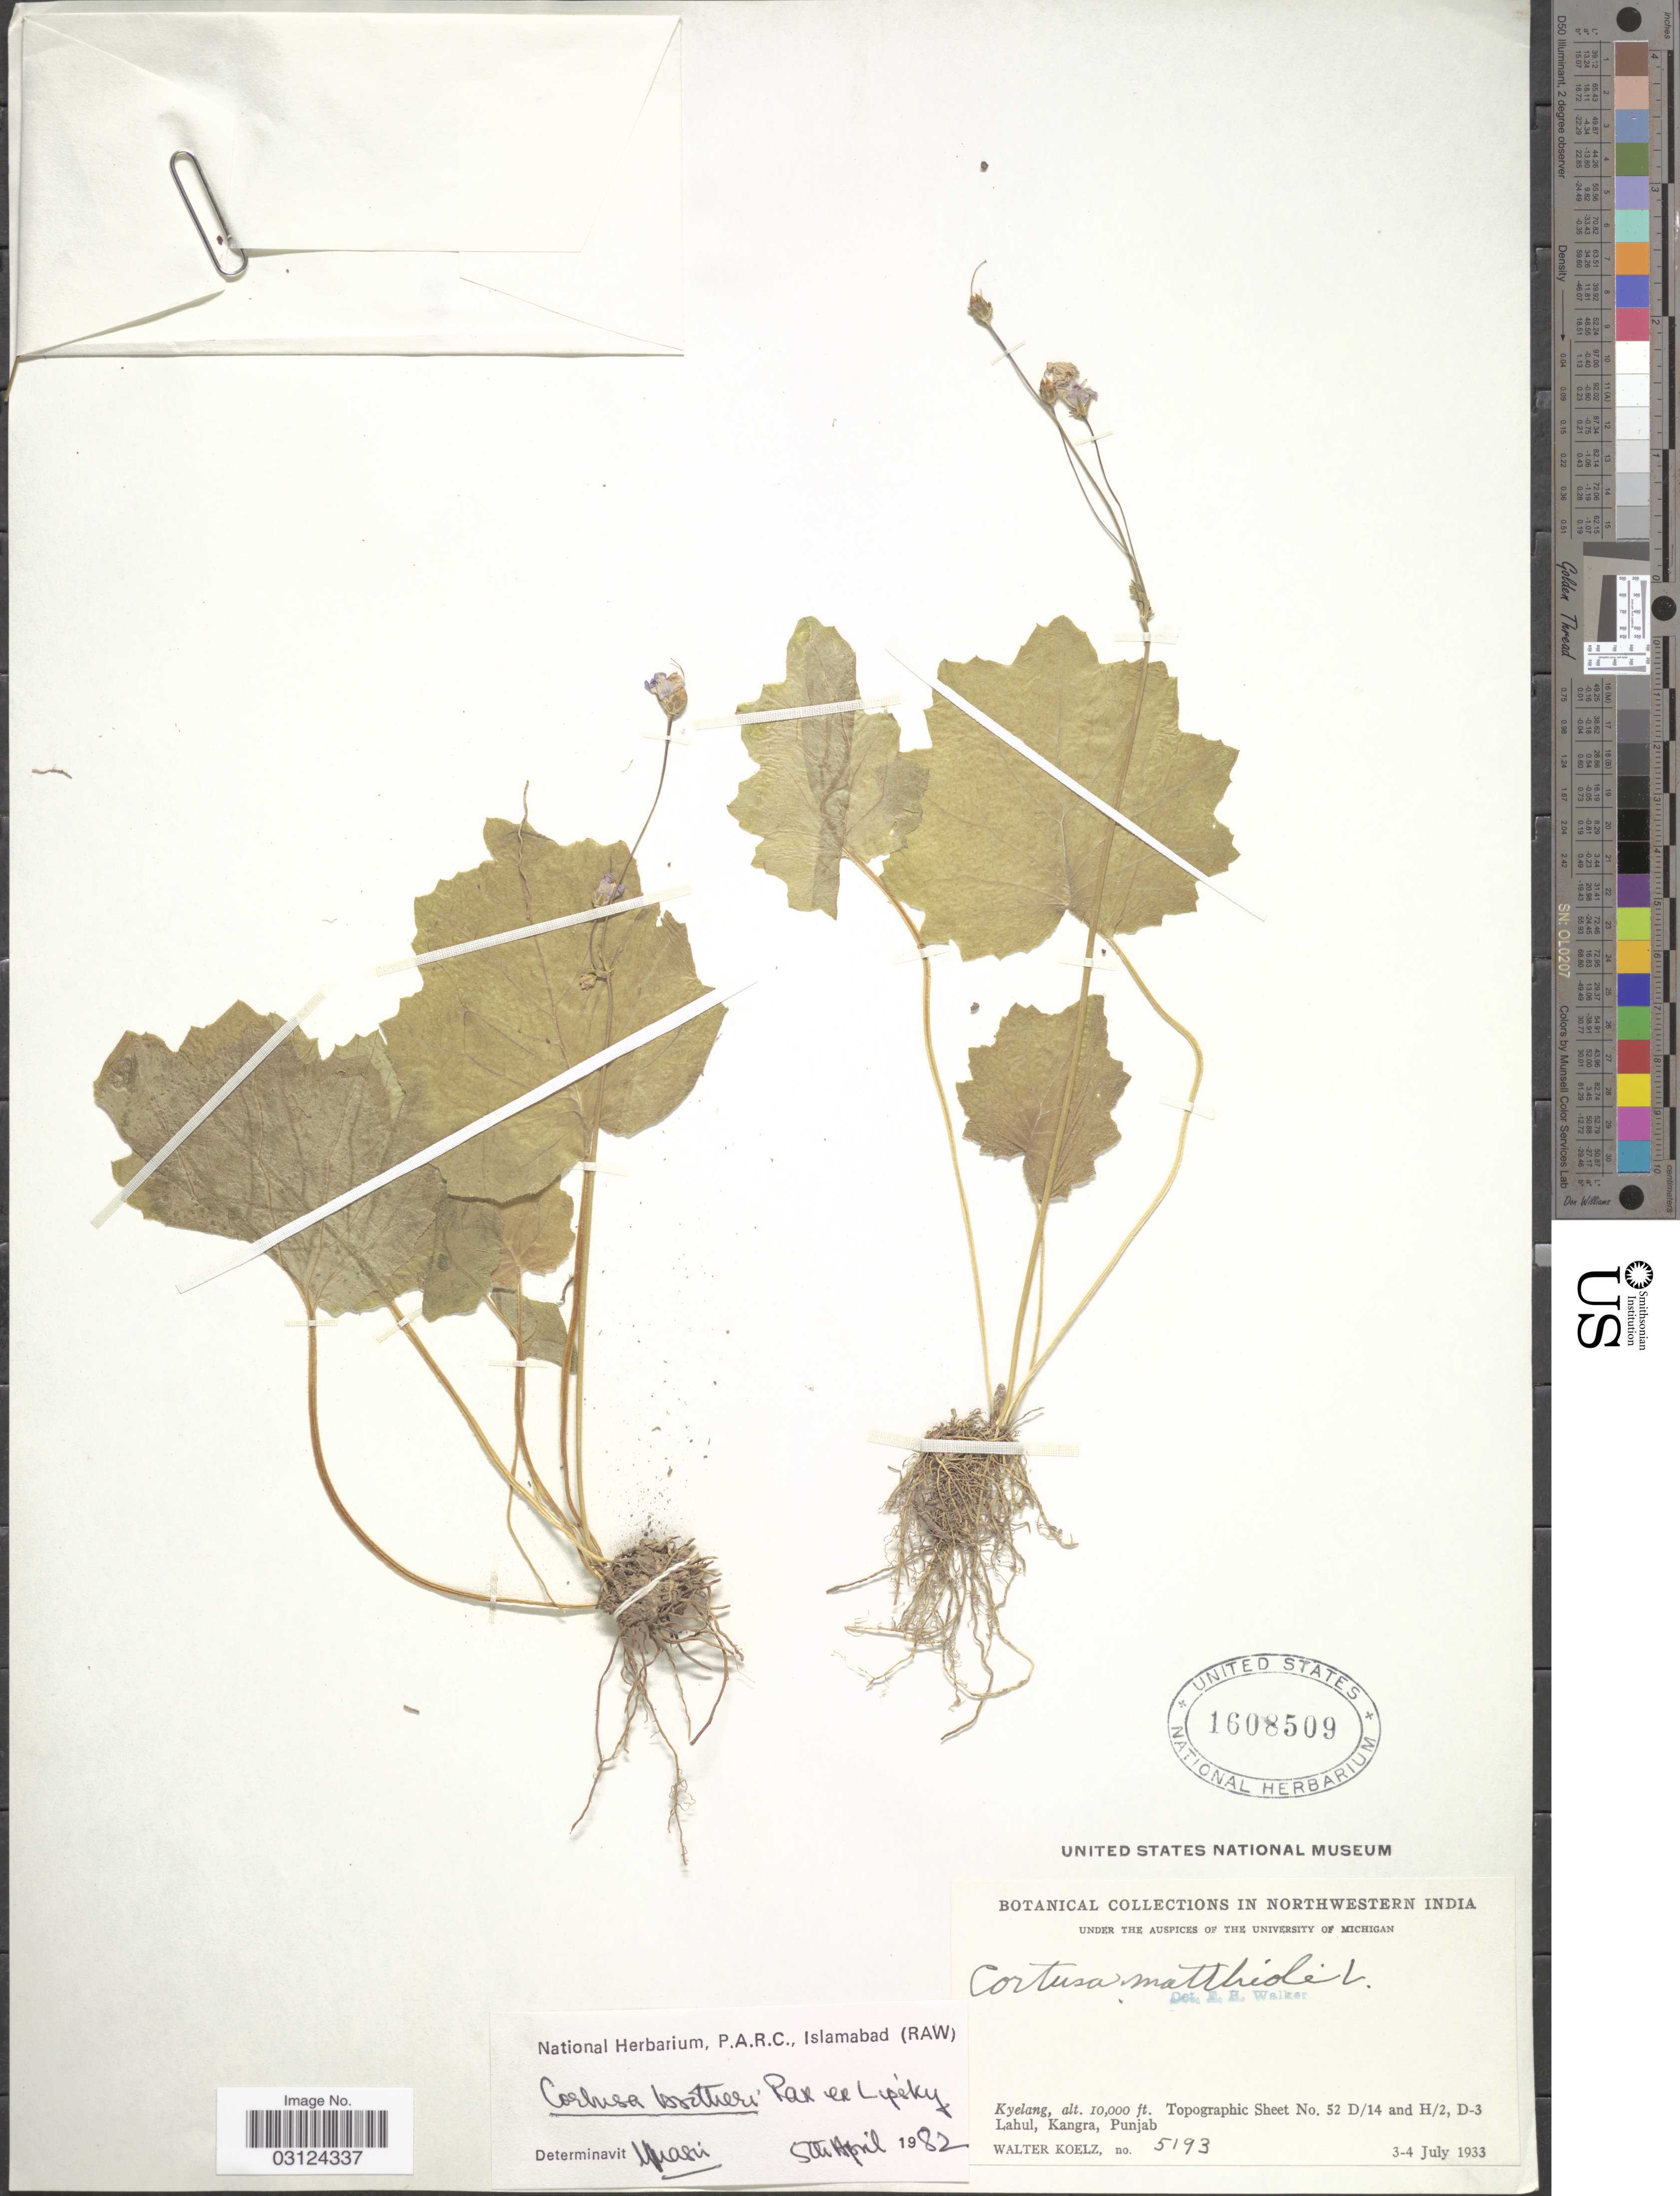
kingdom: Plantae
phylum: Tracheophyta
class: Magnoliopsida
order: Ericales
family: Primulaceae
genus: Cortusa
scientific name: Cortusa brotheri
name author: (Pax ex R. Knuth) Losinsk.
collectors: W. N. Koelz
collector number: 5193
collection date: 1933-07-03/1933-07-04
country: India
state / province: Punjab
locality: Northwestern India, Kyelang, Topographic Sheet No. 52 D/14 and H/2, D-3 Lahul, Kangra.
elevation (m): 3048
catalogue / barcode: US 1608509